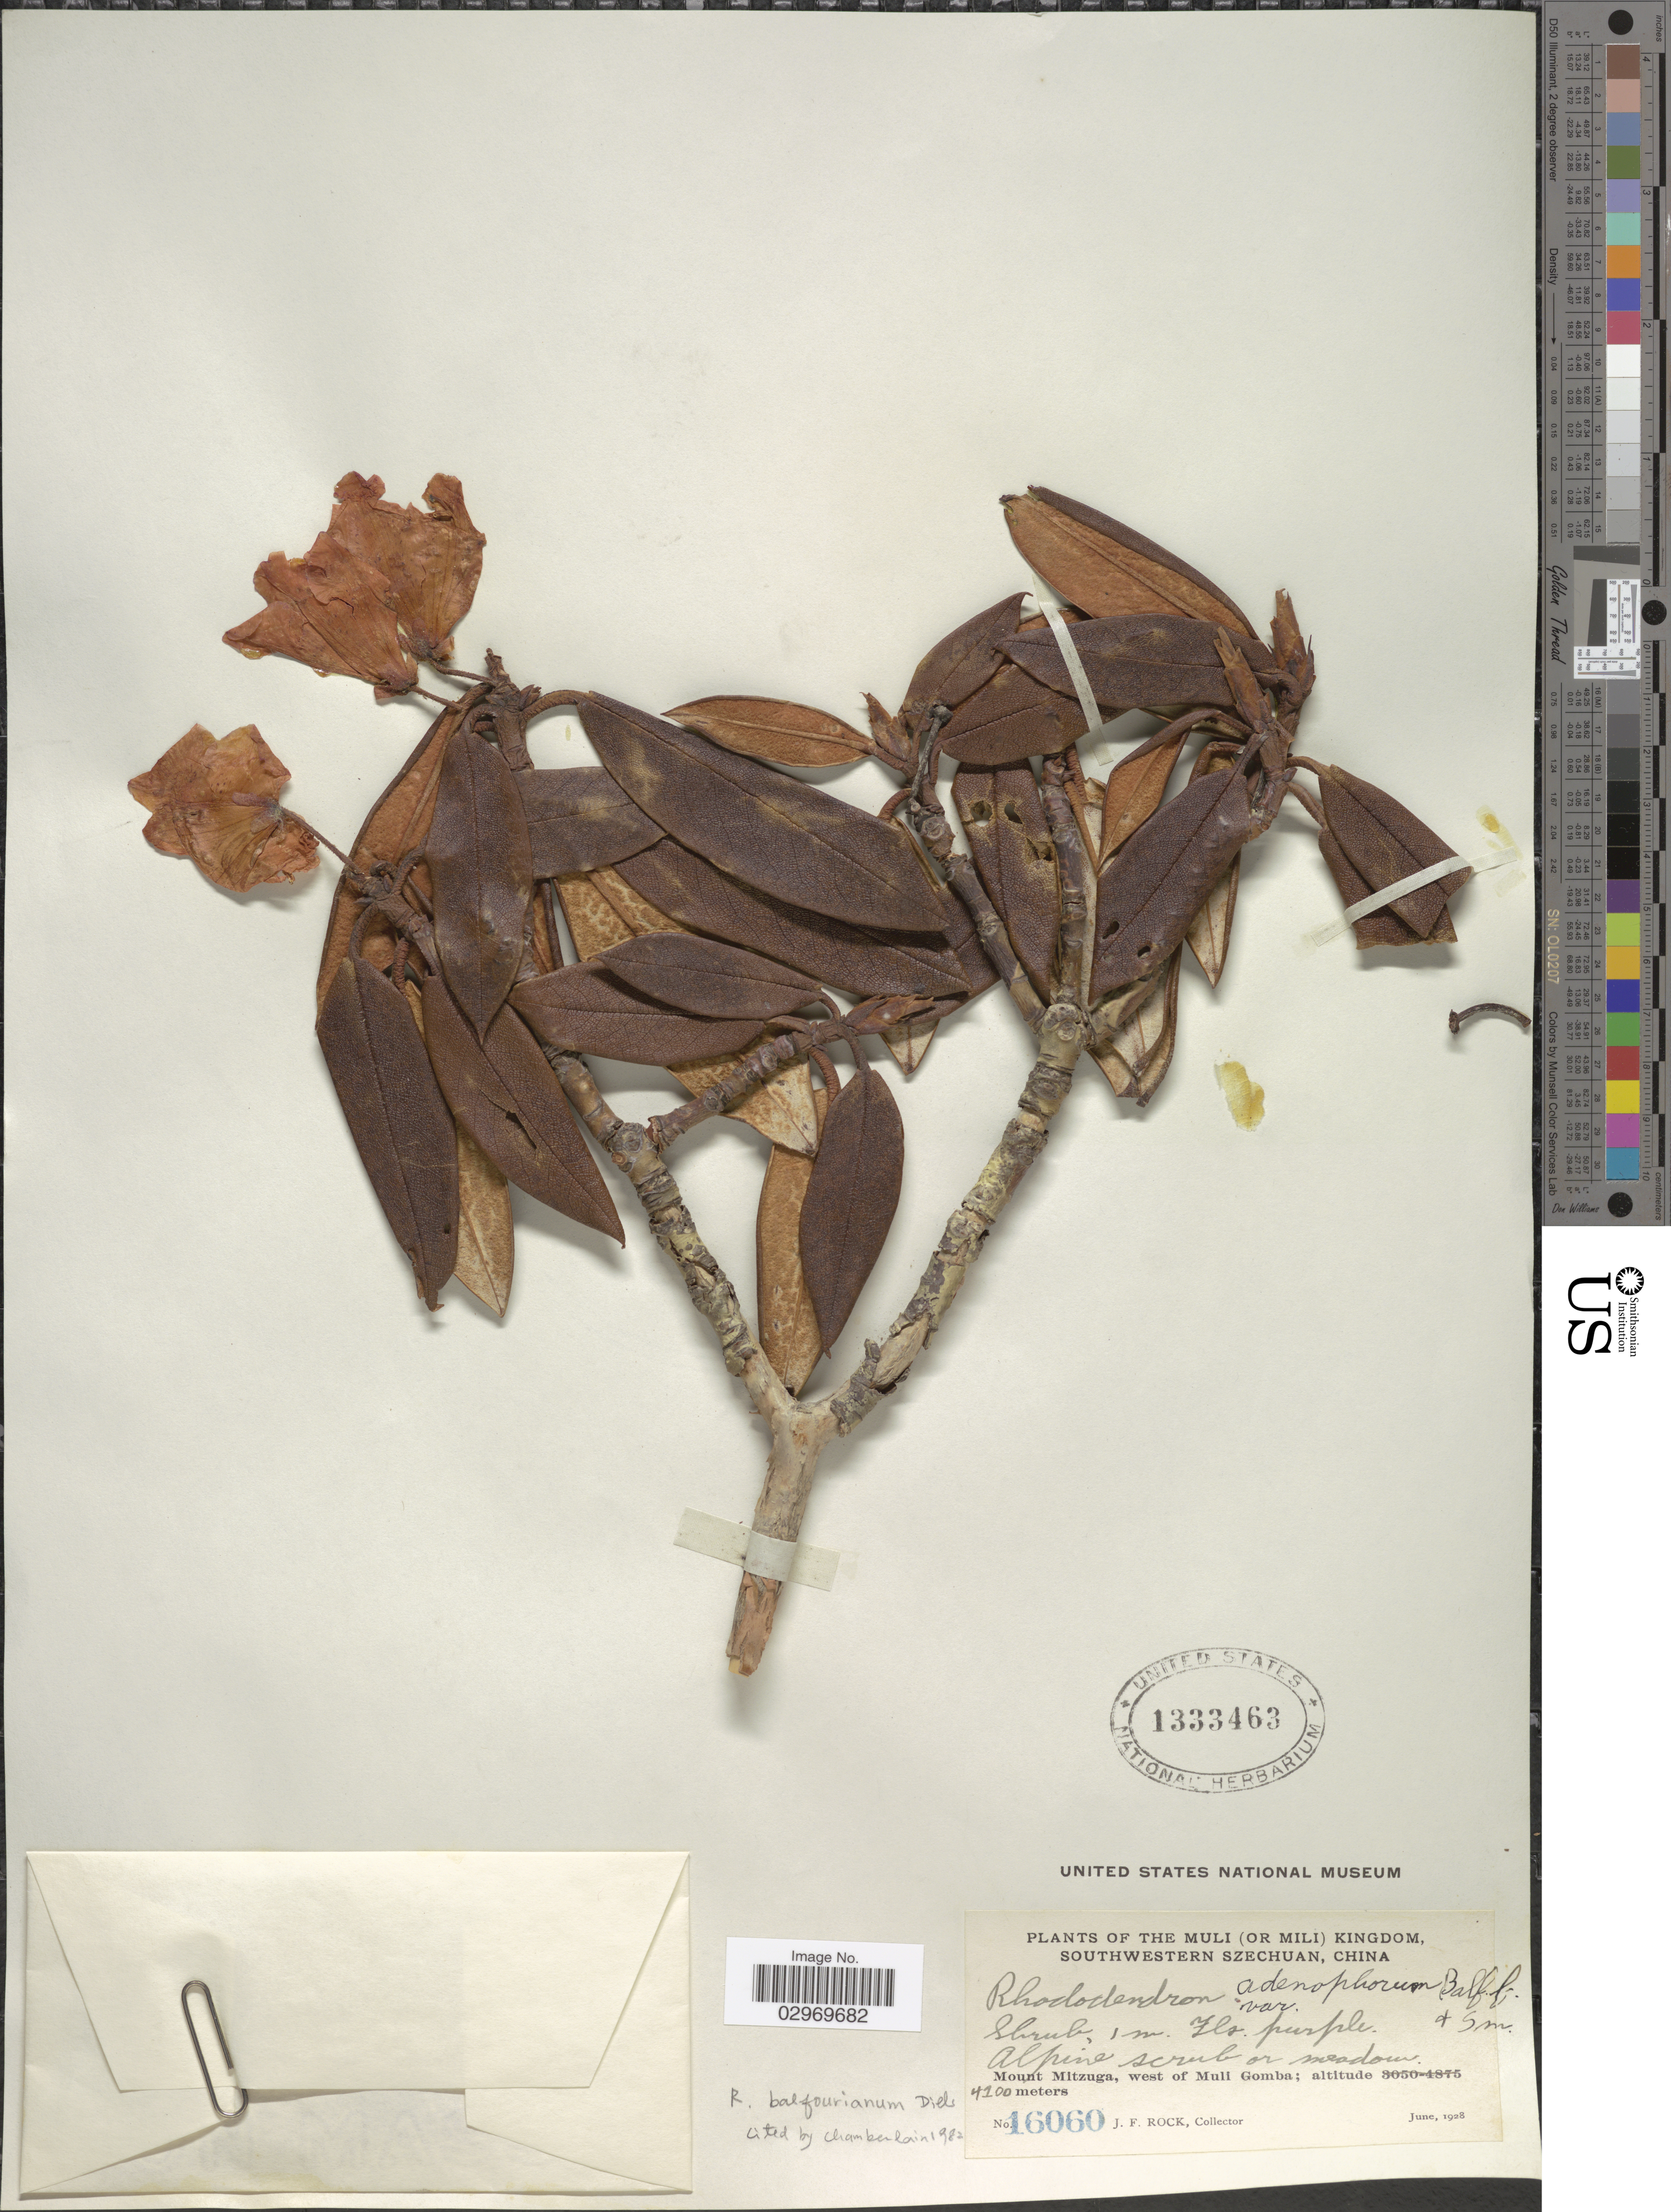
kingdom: Plantae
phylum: Tracheophyta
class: Magnoliopsida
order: Ericales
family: Ericaceae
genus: Rhododendron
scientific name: Rhododendron balfourianum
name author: Diels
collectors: J. Rock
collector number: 16060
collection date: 1928-06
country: China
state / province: Sichuan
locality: The Muli (or Mili) Kingdom, Southwestern Szechuan. Mount Mitzuga, west of Muli Gomba.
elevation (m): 4100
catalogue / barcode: US 1333463